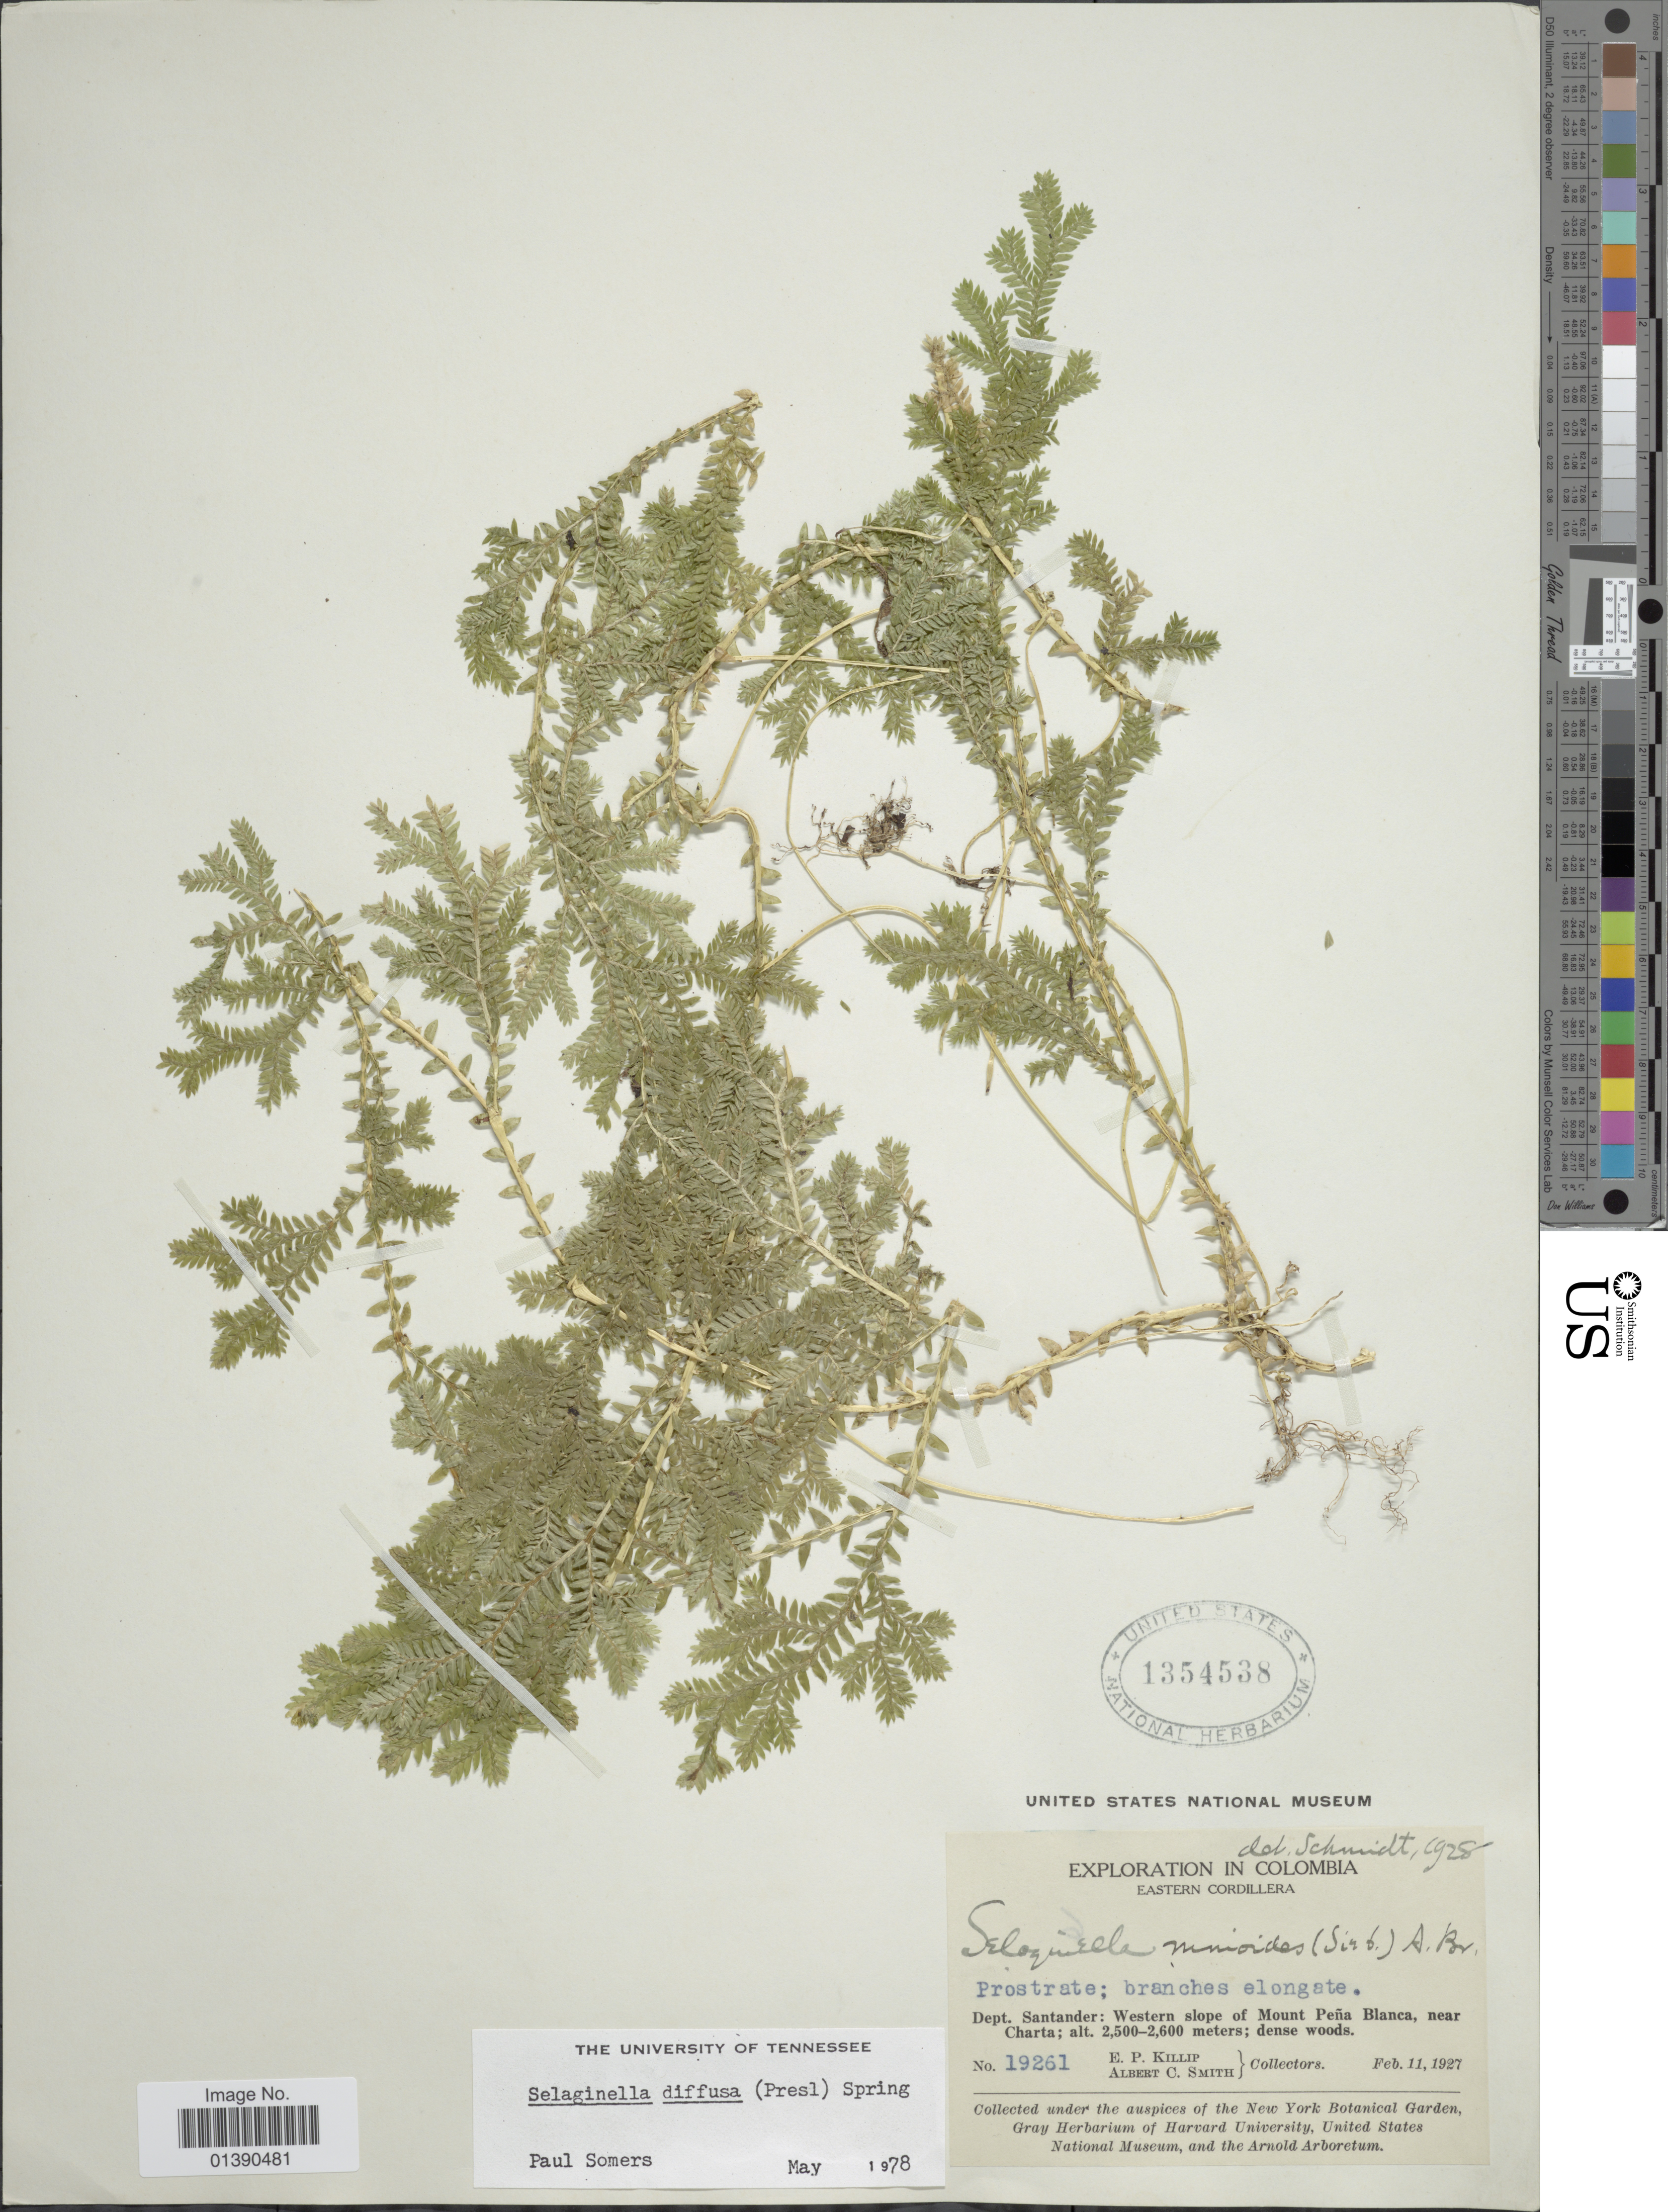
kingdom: Plantae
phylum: Tracheophyta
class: Lycopodiopsida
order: Selaginellales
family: Selaginellaceae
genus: Selaginella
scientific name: Selaginella diffusa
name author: (C. Presl) Spring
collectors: E. P. Killip & A. C. Smith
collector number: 19261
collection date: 1927-02-11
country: Colombia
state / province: Santander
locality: Eastern cordillera, Western slope of Mount Peña Blanca, near Charta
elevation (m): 2500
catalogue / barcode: US 1354538